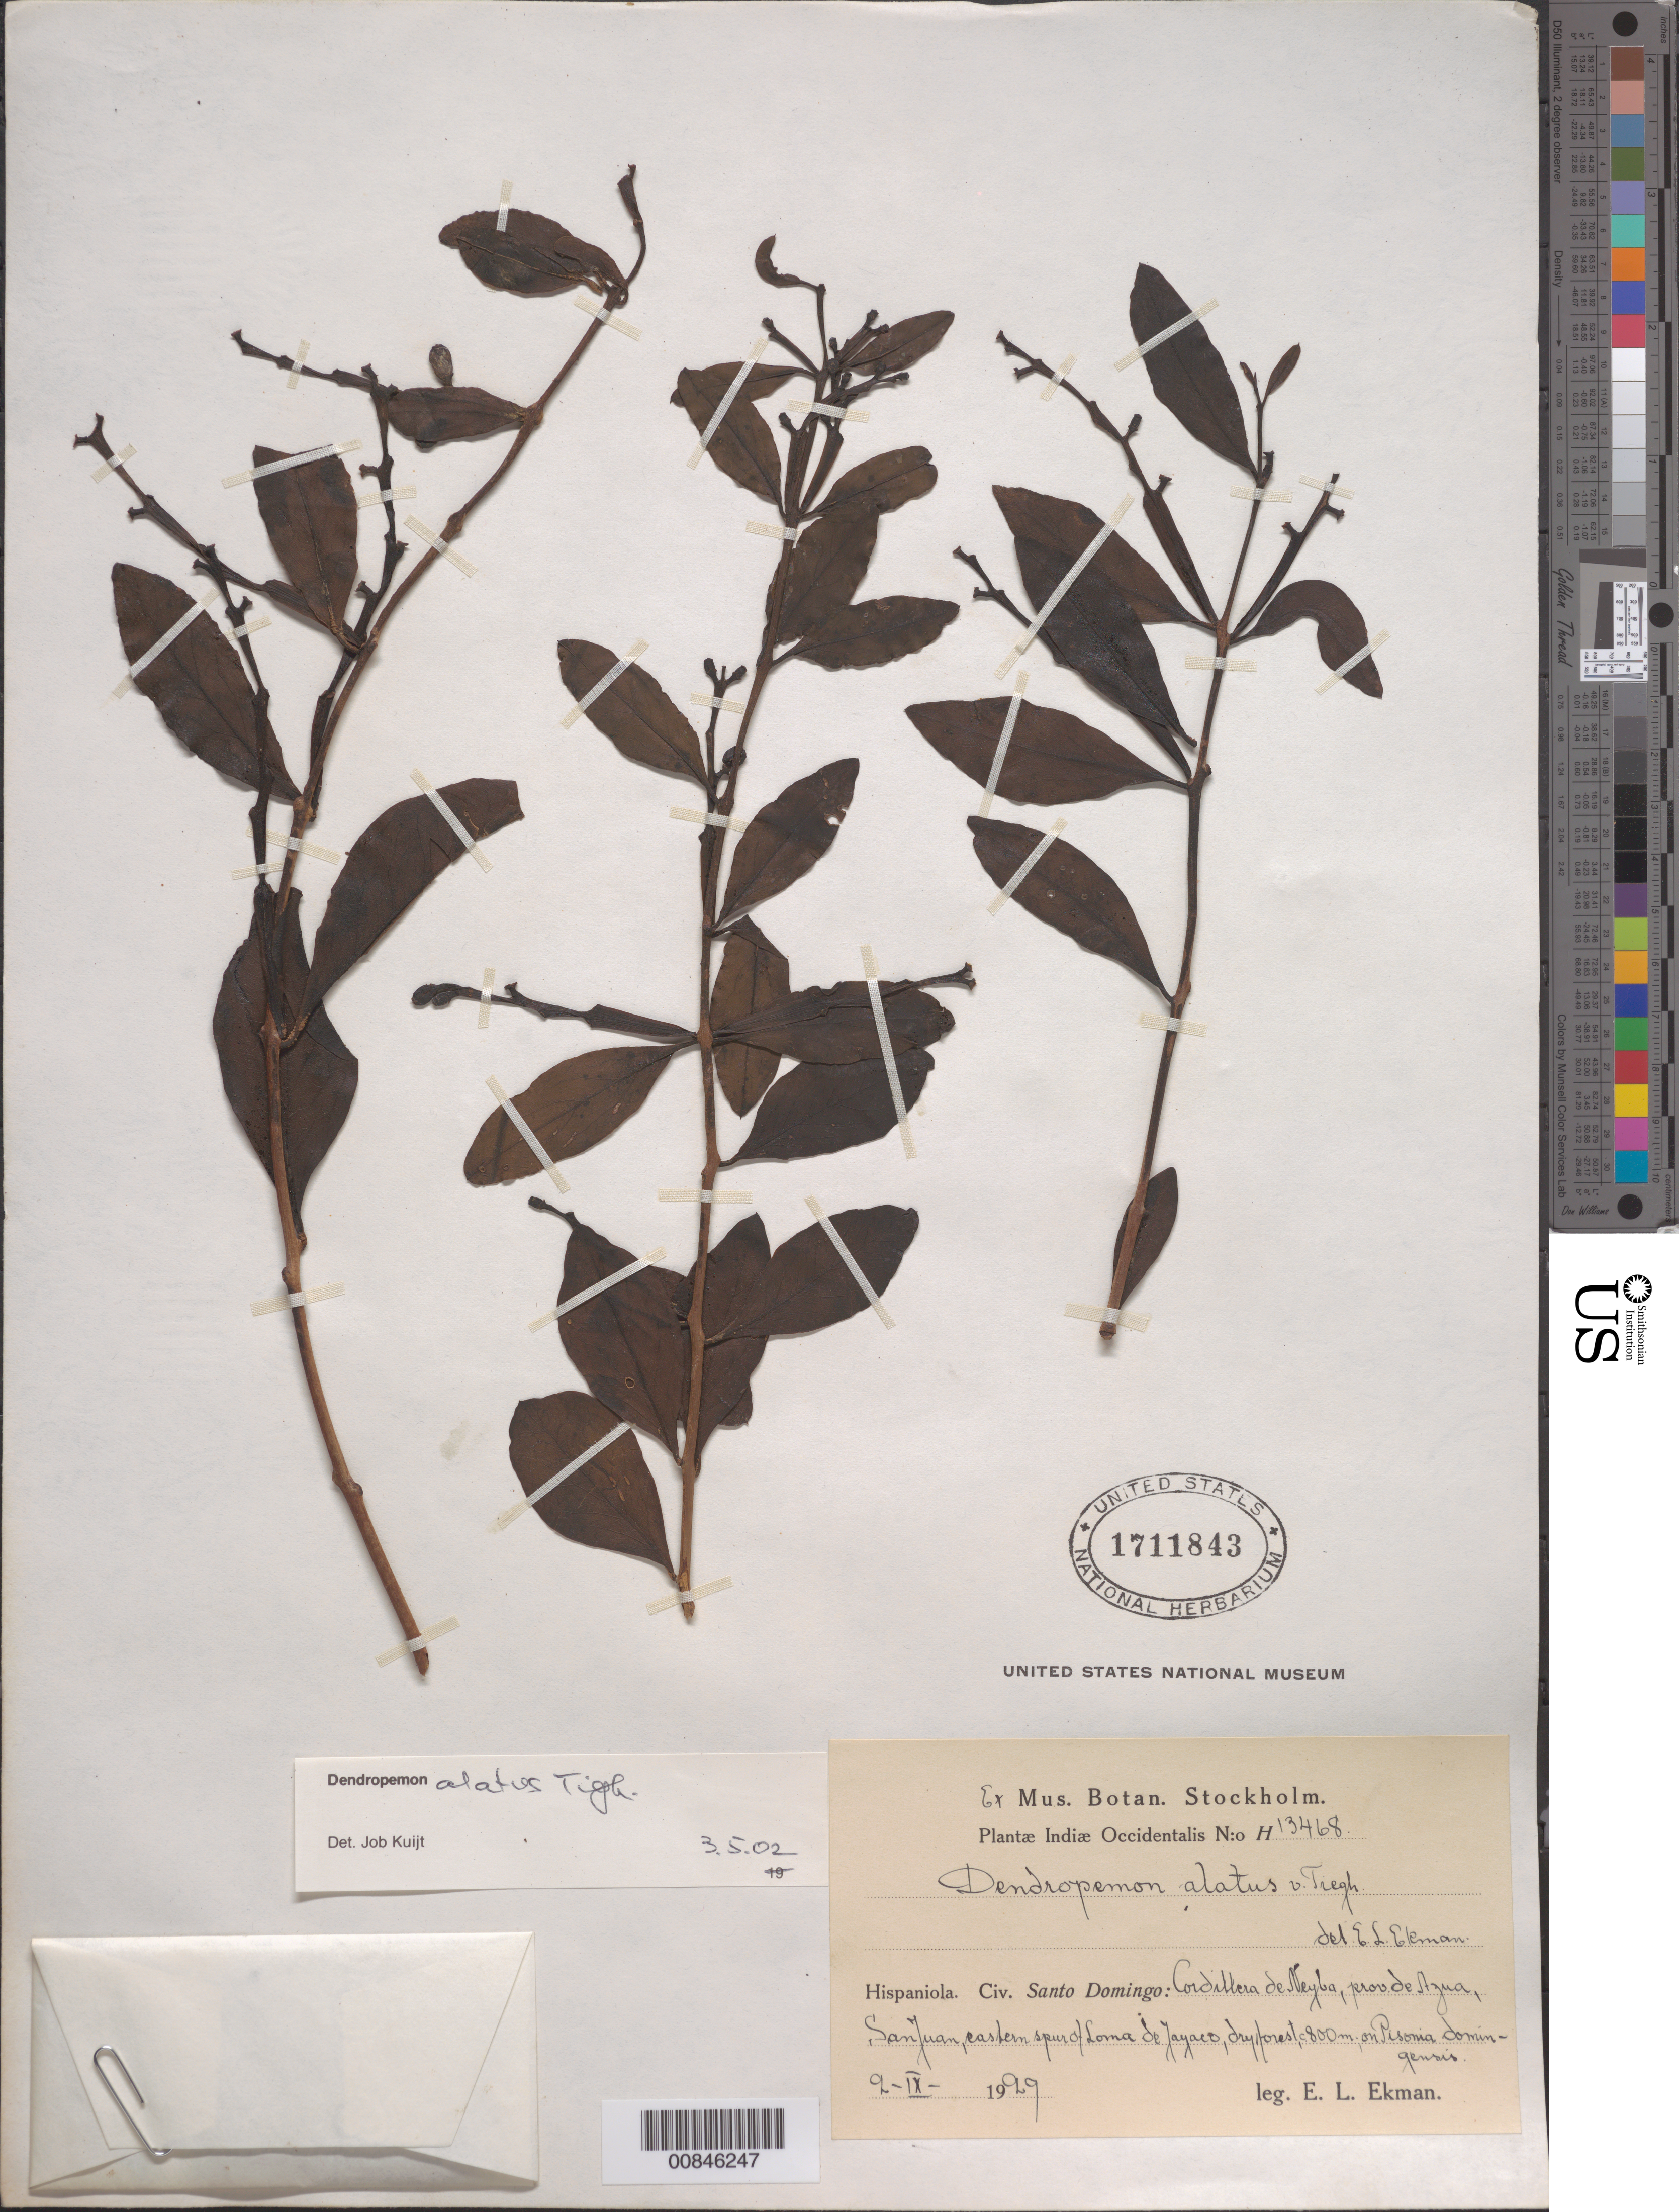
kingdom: Plantae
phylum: Tracheophyta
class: Magnoliopsida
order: Santalales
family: Loranthaceae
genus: Dendropemon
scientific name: Dendropemon alatus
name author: Tiegh.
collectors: E. L. Ekman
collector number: H 13468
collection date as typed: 02 Sep 1929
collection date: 1929-09-02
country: Dominican Republic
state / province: Azua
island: Hispaniola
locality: Cordillera de Neyba, San Juan, eastern spur of Loma de Jayaco.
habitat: On Pisonia domingensis.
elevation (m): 800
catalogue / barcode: US 1711843